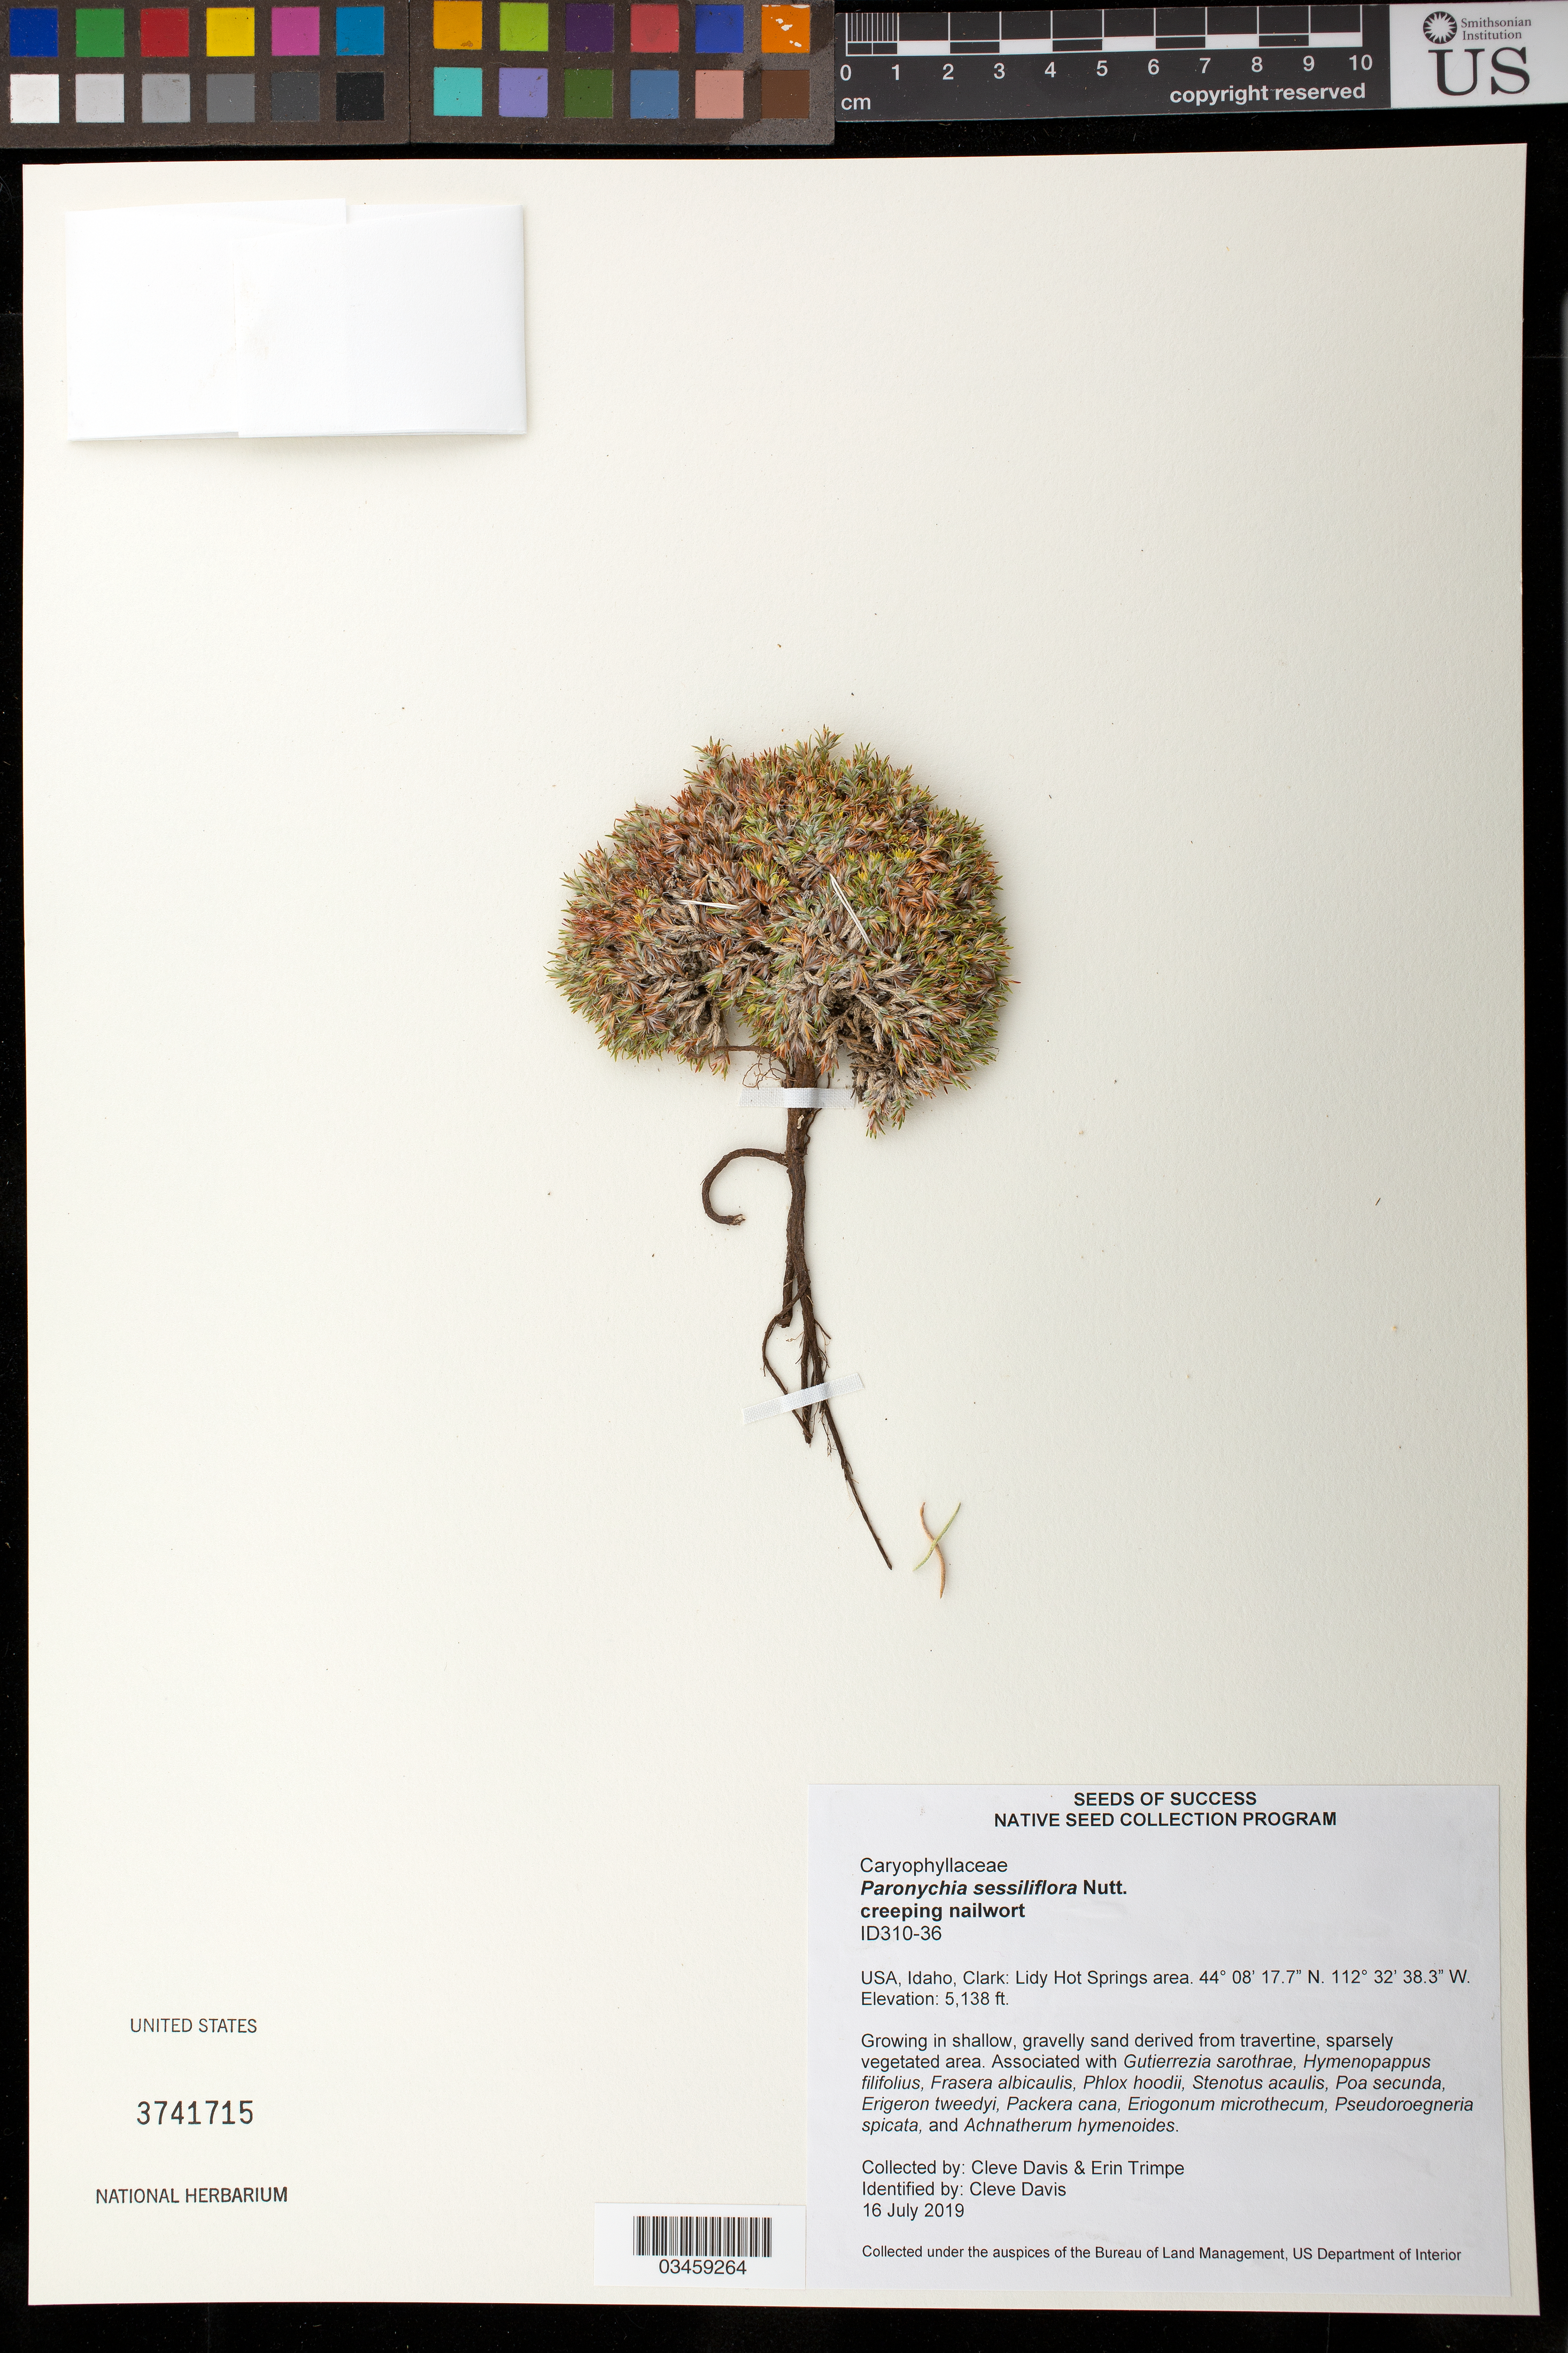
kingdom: Plantae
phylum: Tracheophyta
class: Magnoliopsida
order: Caryophyllales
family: Caryophyllaceae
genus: Paronychia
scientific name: Paronychia sessiliflora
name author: Nutt.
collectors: C. Davis & E. Trimpe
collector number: IZD310-036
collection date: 2019-07-16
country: United States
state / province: Idaho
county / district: Clark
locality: Lidy Hot Springs area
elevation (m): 1566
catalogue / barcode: US 3741715